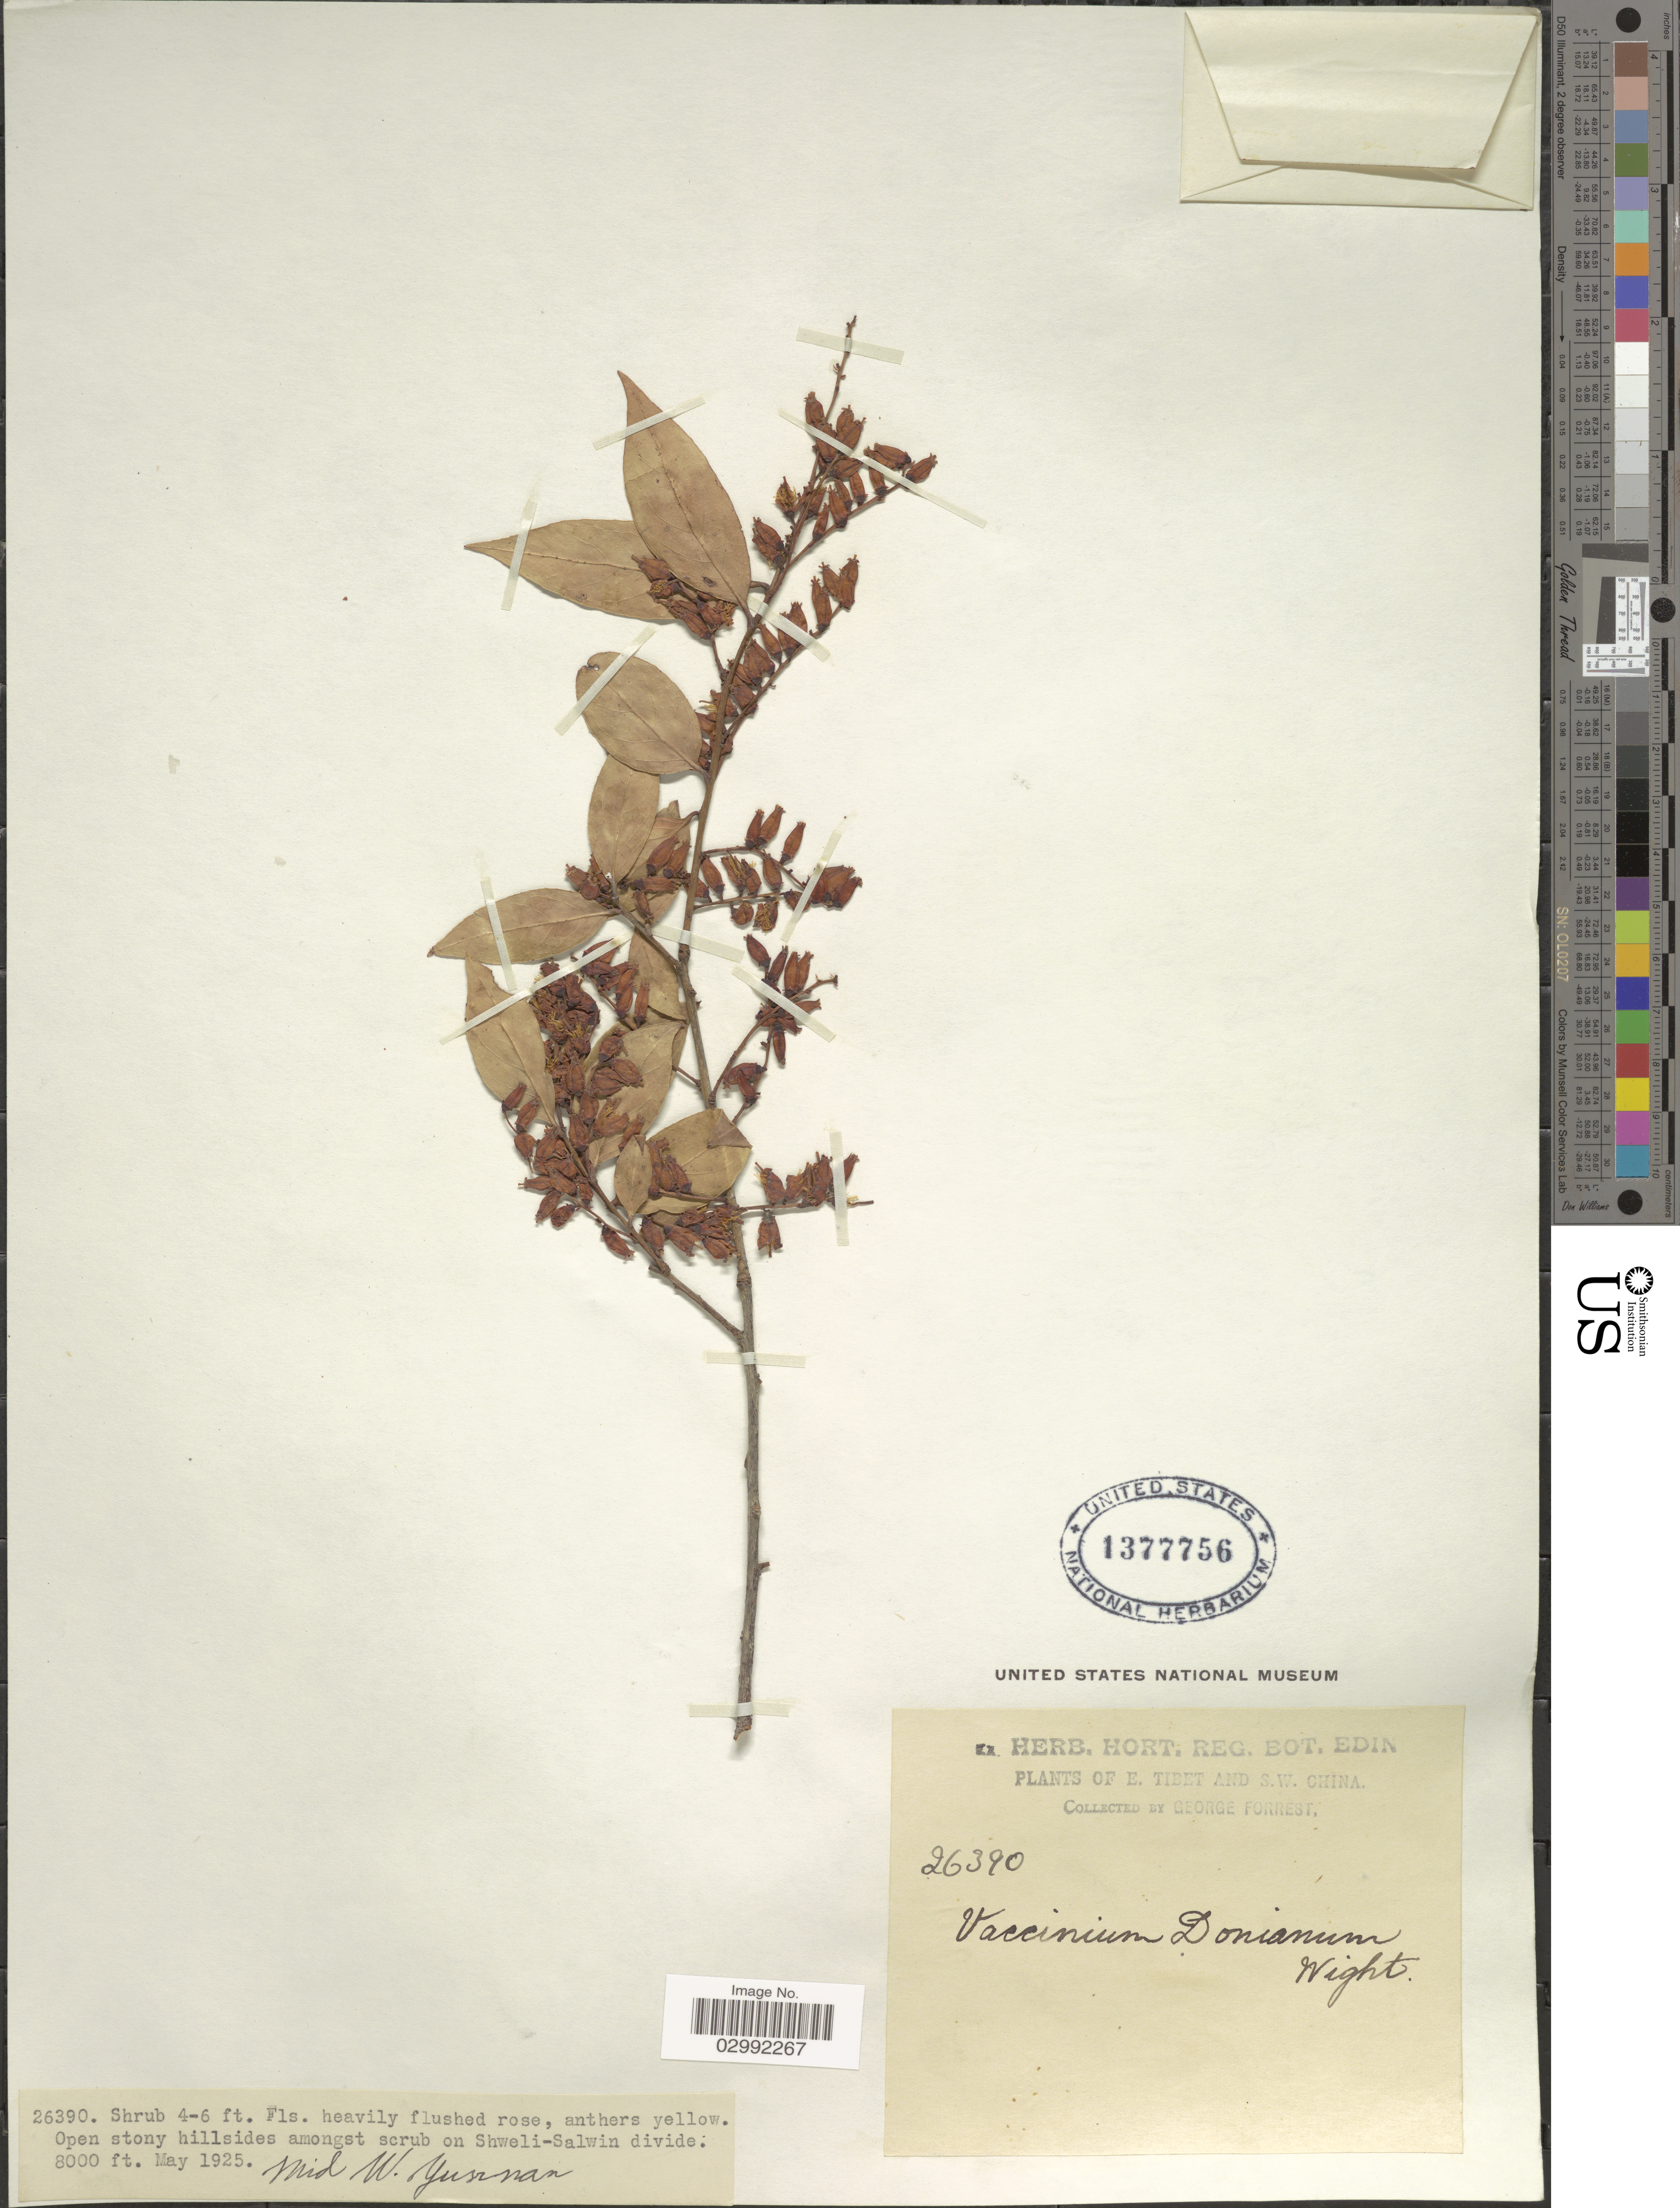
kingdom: Plantae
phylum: Tracheophyta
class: Magnoliopsida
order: Ericales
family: Ericaceae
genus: Vaccinium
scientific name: Vaccinium sprengelii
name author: (G. Don) Sleumer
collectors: G. Forrest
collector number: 26390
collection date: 1925-05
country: China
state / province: Yunnan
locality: E. Tibet and S.W. China. On Shweli-Salwin divide. Mid W. Yunnan.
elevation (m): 2438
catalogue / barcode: US 1377756